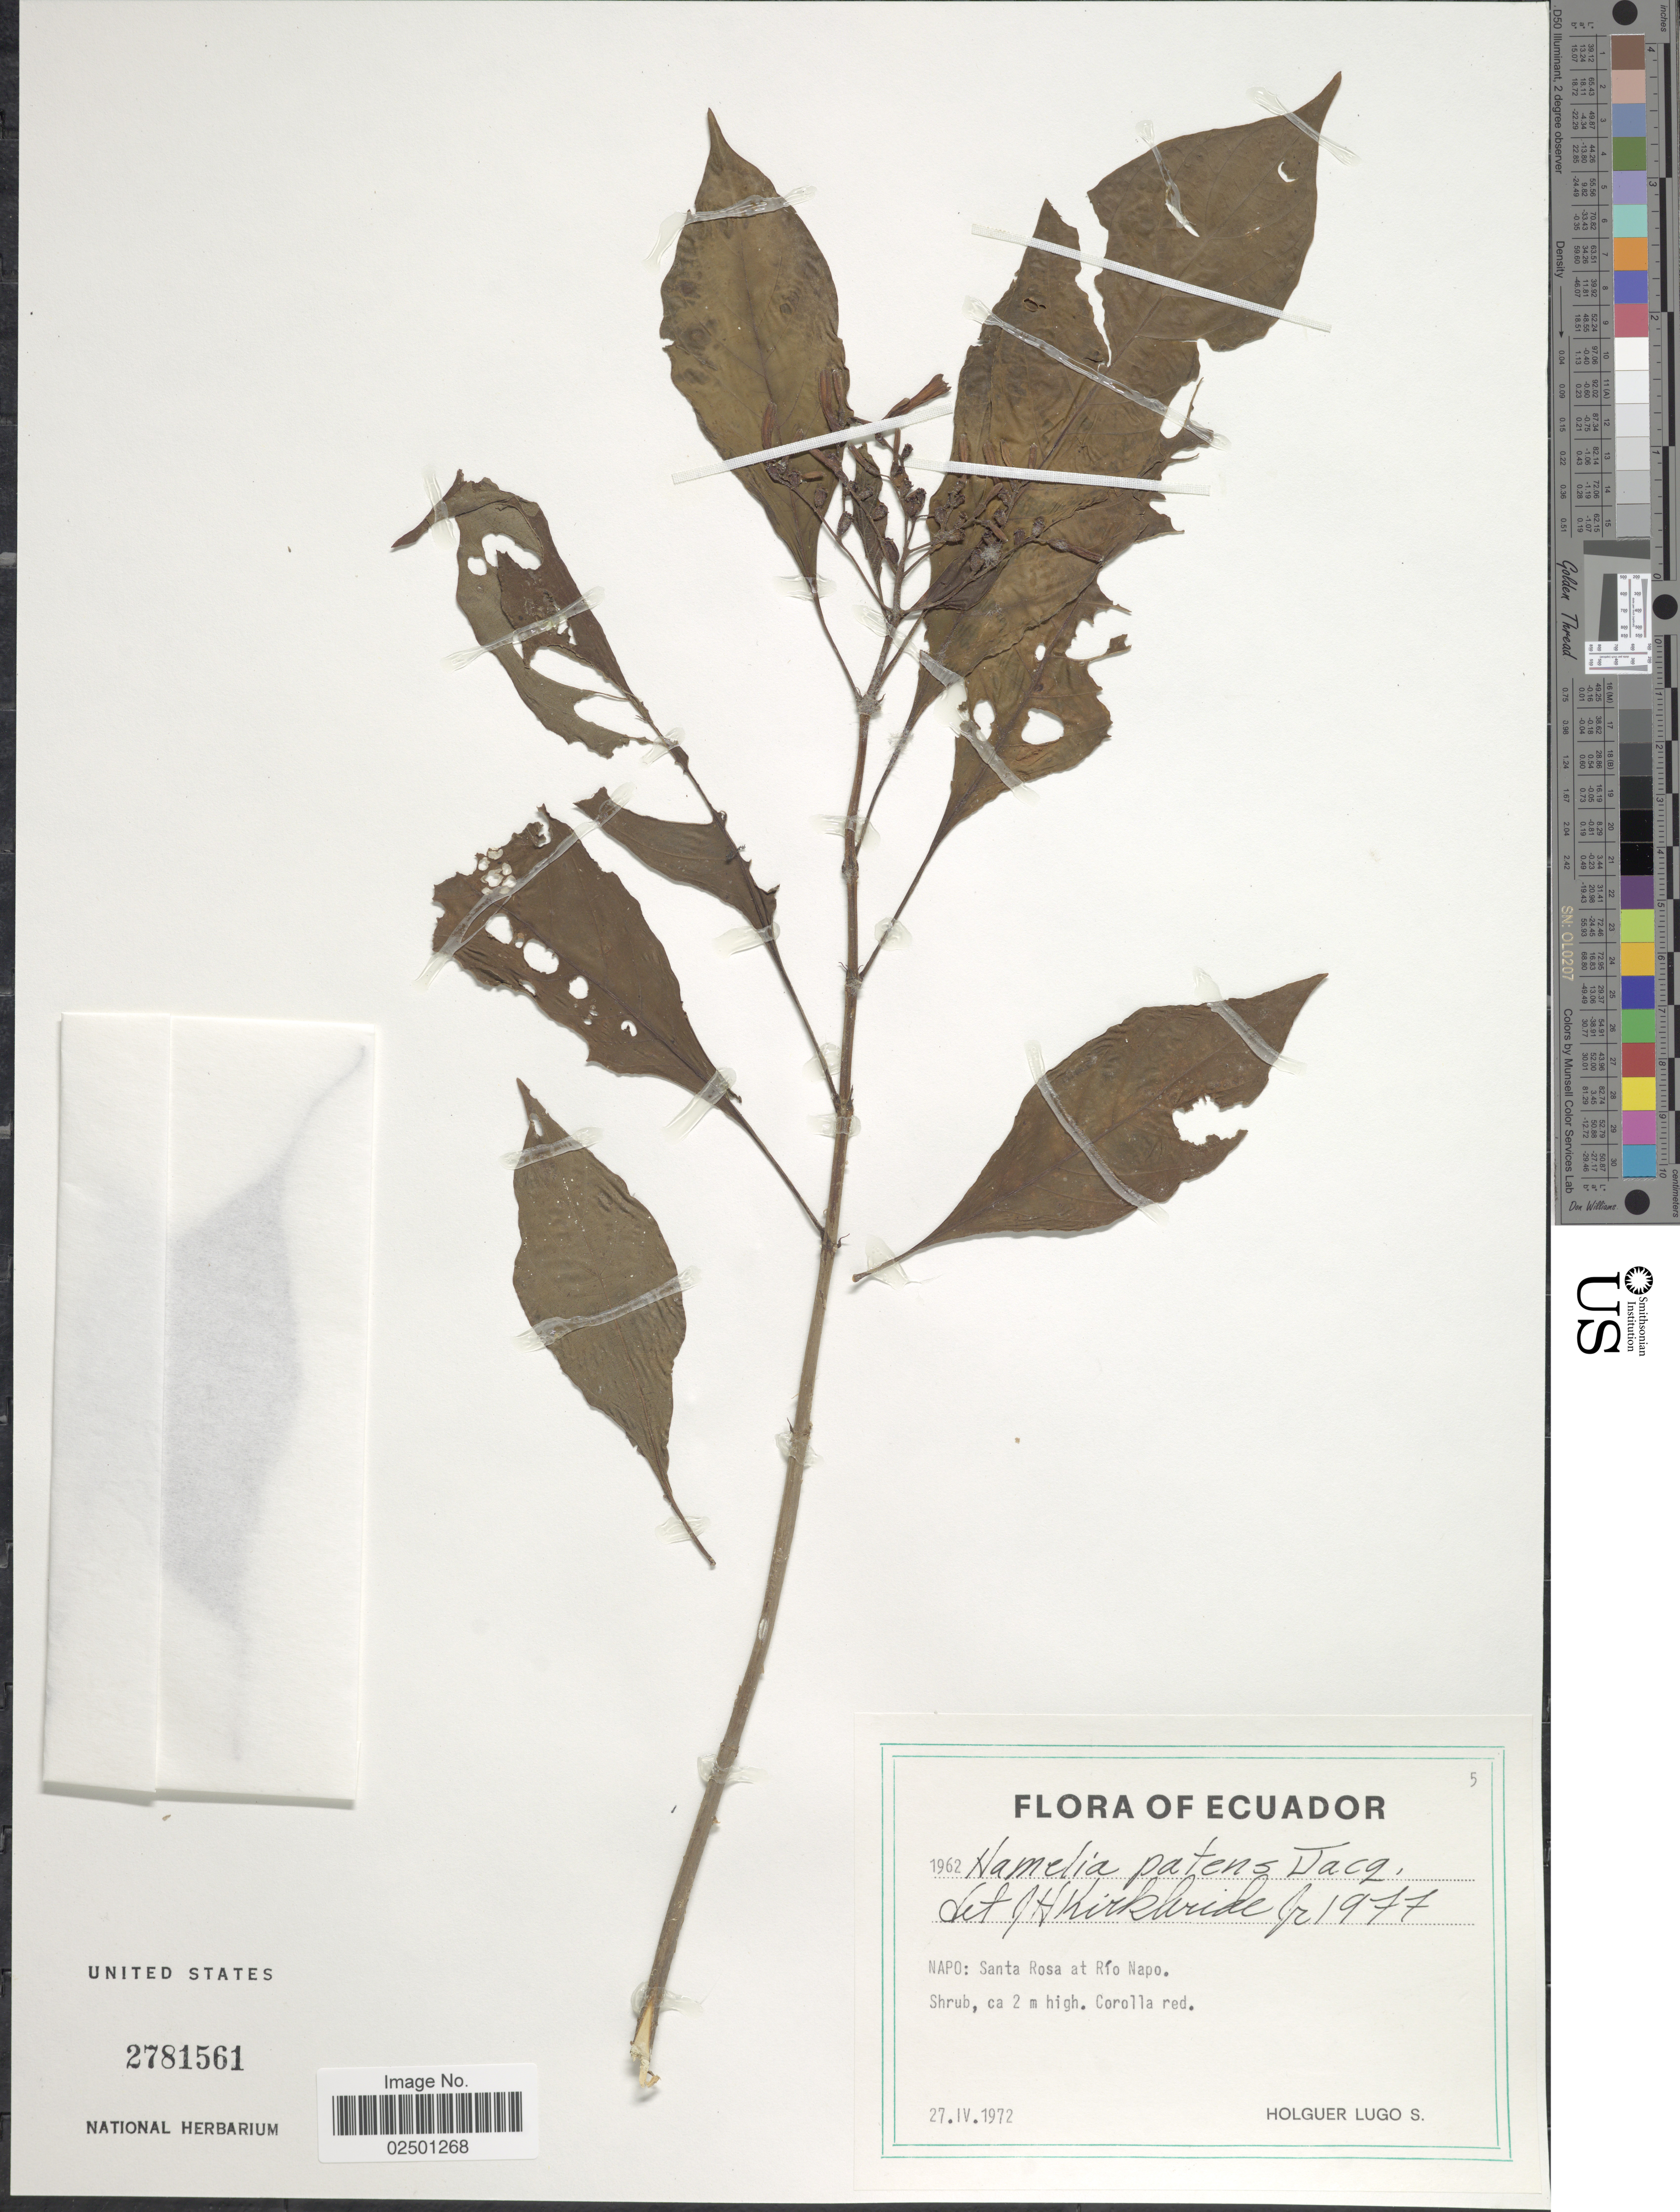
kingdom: Plantae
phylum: Tracheophyta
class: Magnoliopsida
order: Gentianales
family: Rubiaceae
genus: Hamelia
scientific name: Hamelia patens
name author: Jacq.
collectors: H. Lugo S.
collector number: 1962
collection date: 1972-04-27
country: Ecuador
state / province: Napo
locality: Santa Rosa at Rio Napo.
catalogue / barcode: US 2781561